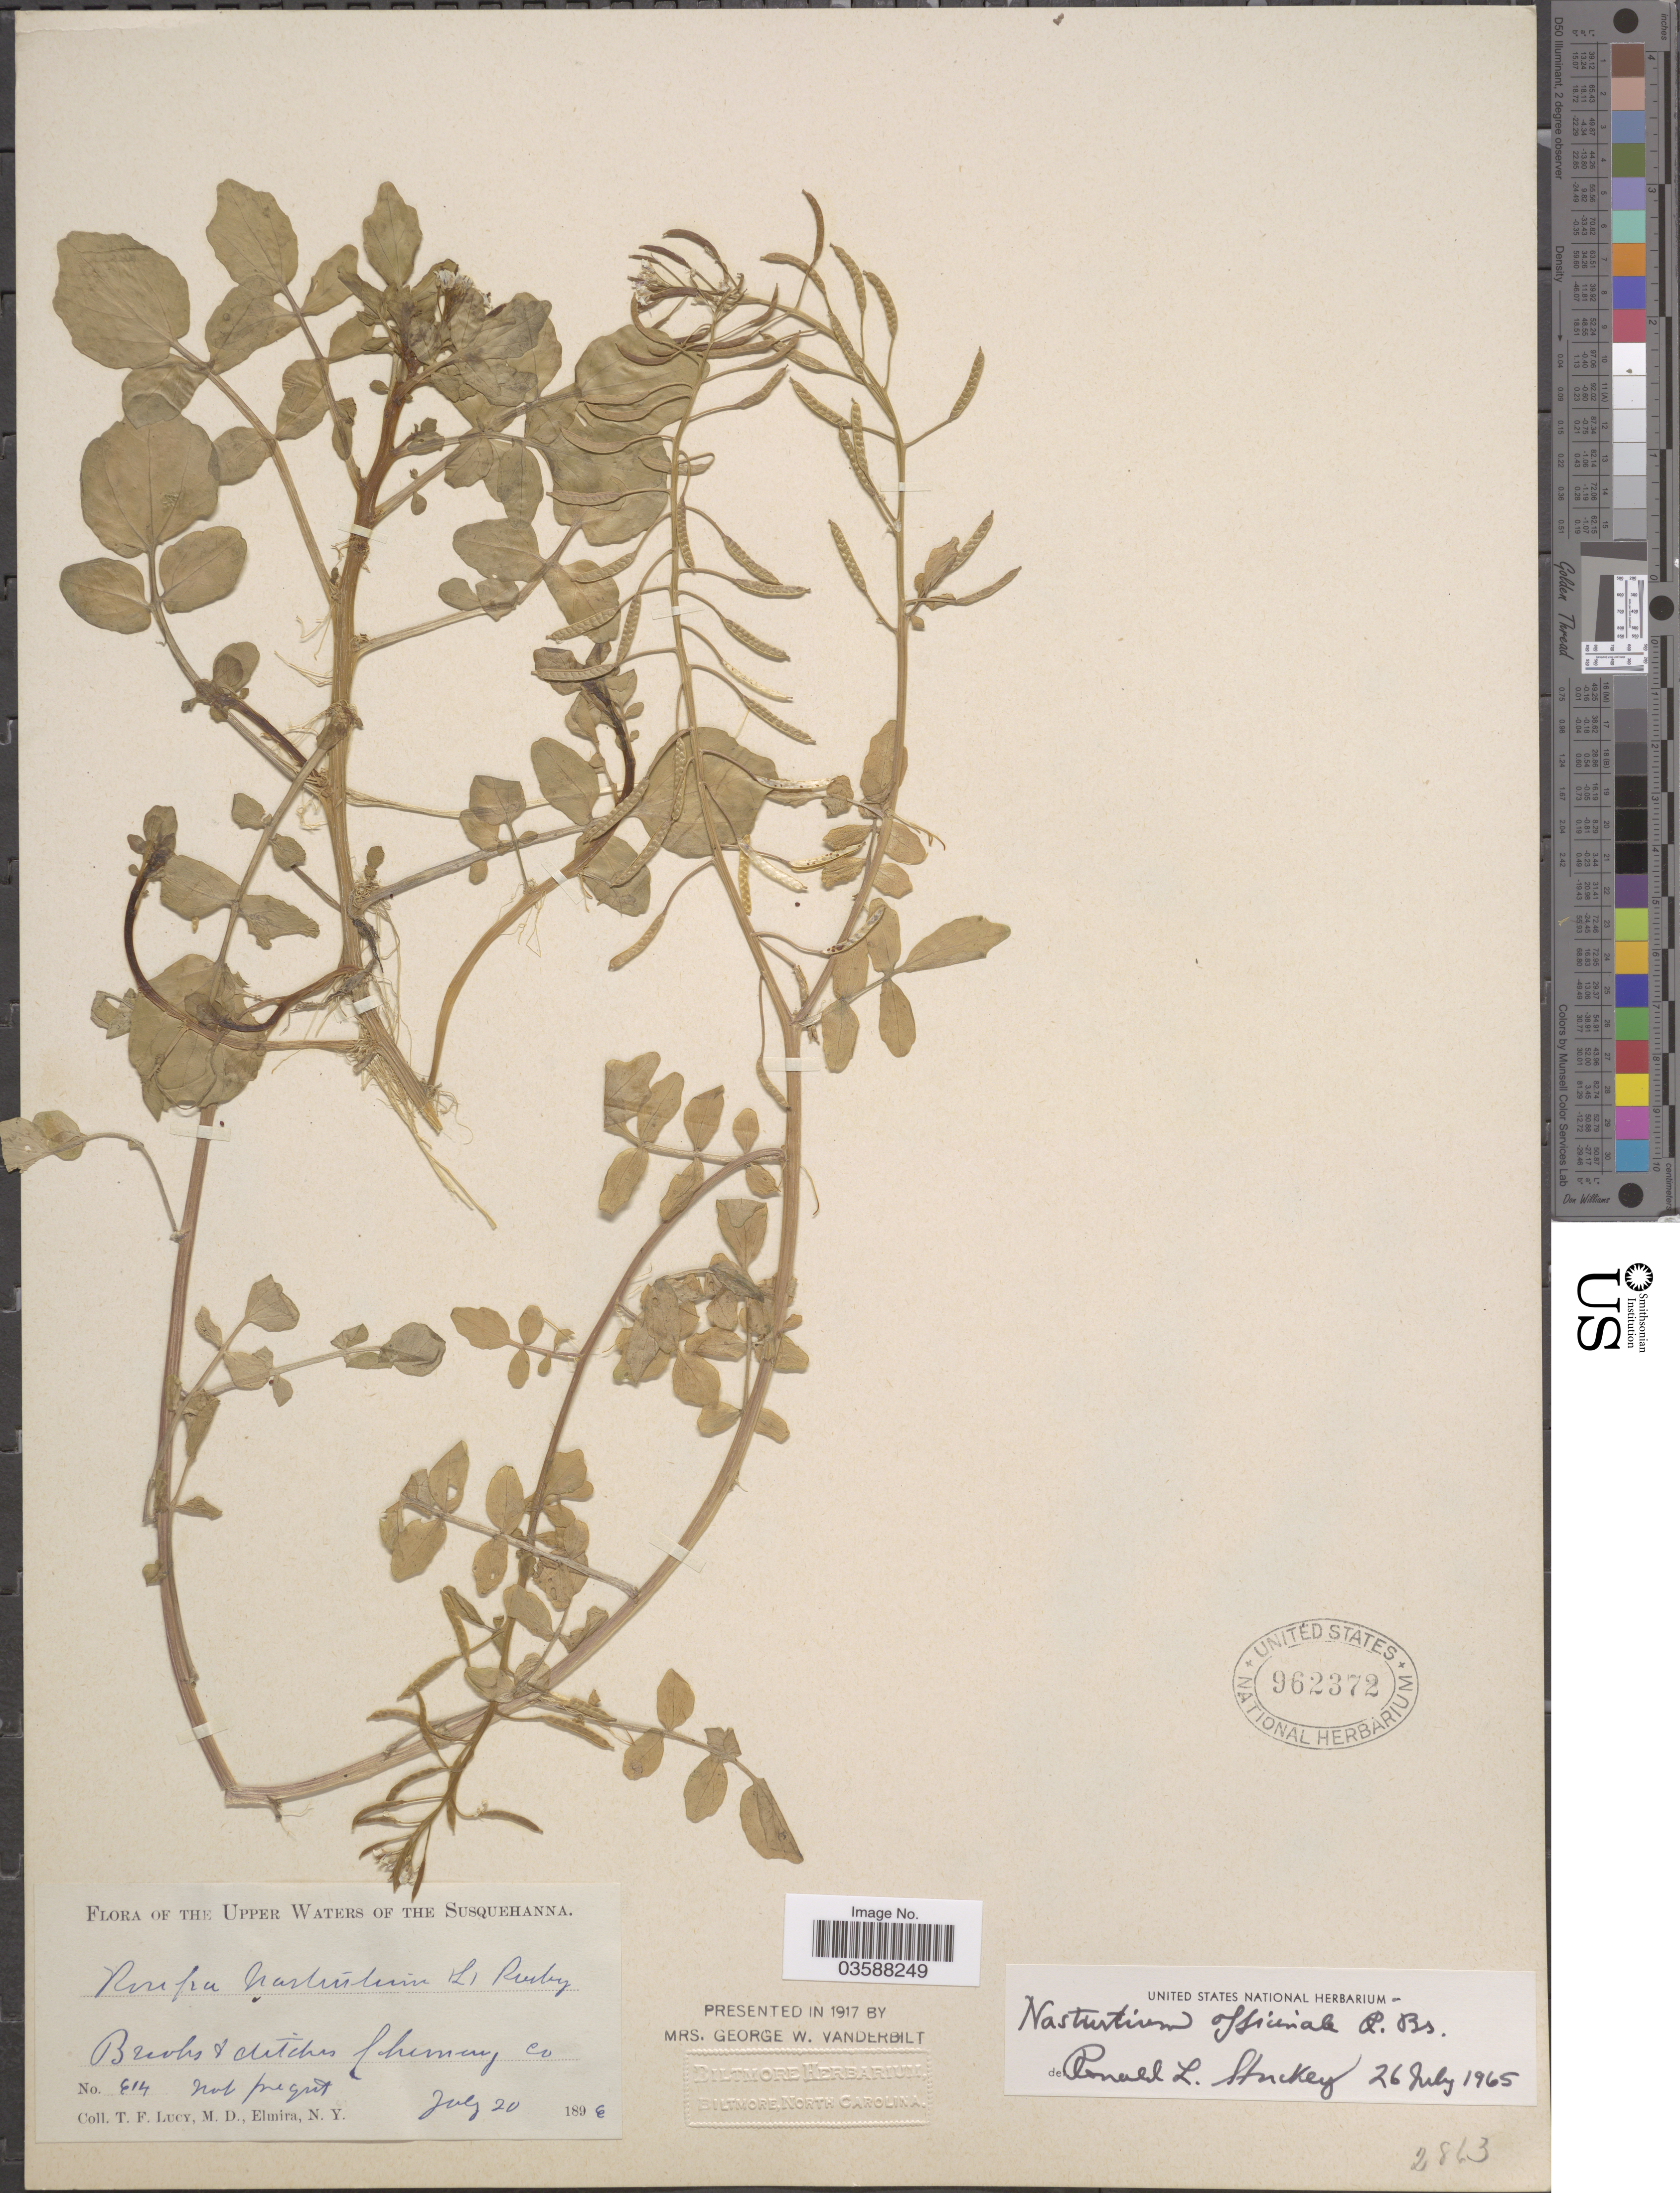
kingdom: Plantae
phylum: Tracheophyta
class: Magnoliopsida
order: Brassicales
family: Brassicaceae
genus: Nasturtium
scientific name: Nasturtium officinale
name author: R. Br.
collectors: T. Lucy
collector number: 614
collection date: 1896-07-20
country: United States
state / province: New York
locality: The Upper Waters of the Susquehanna. Brooks & ditches Chemung Co.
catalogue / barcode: US 962372